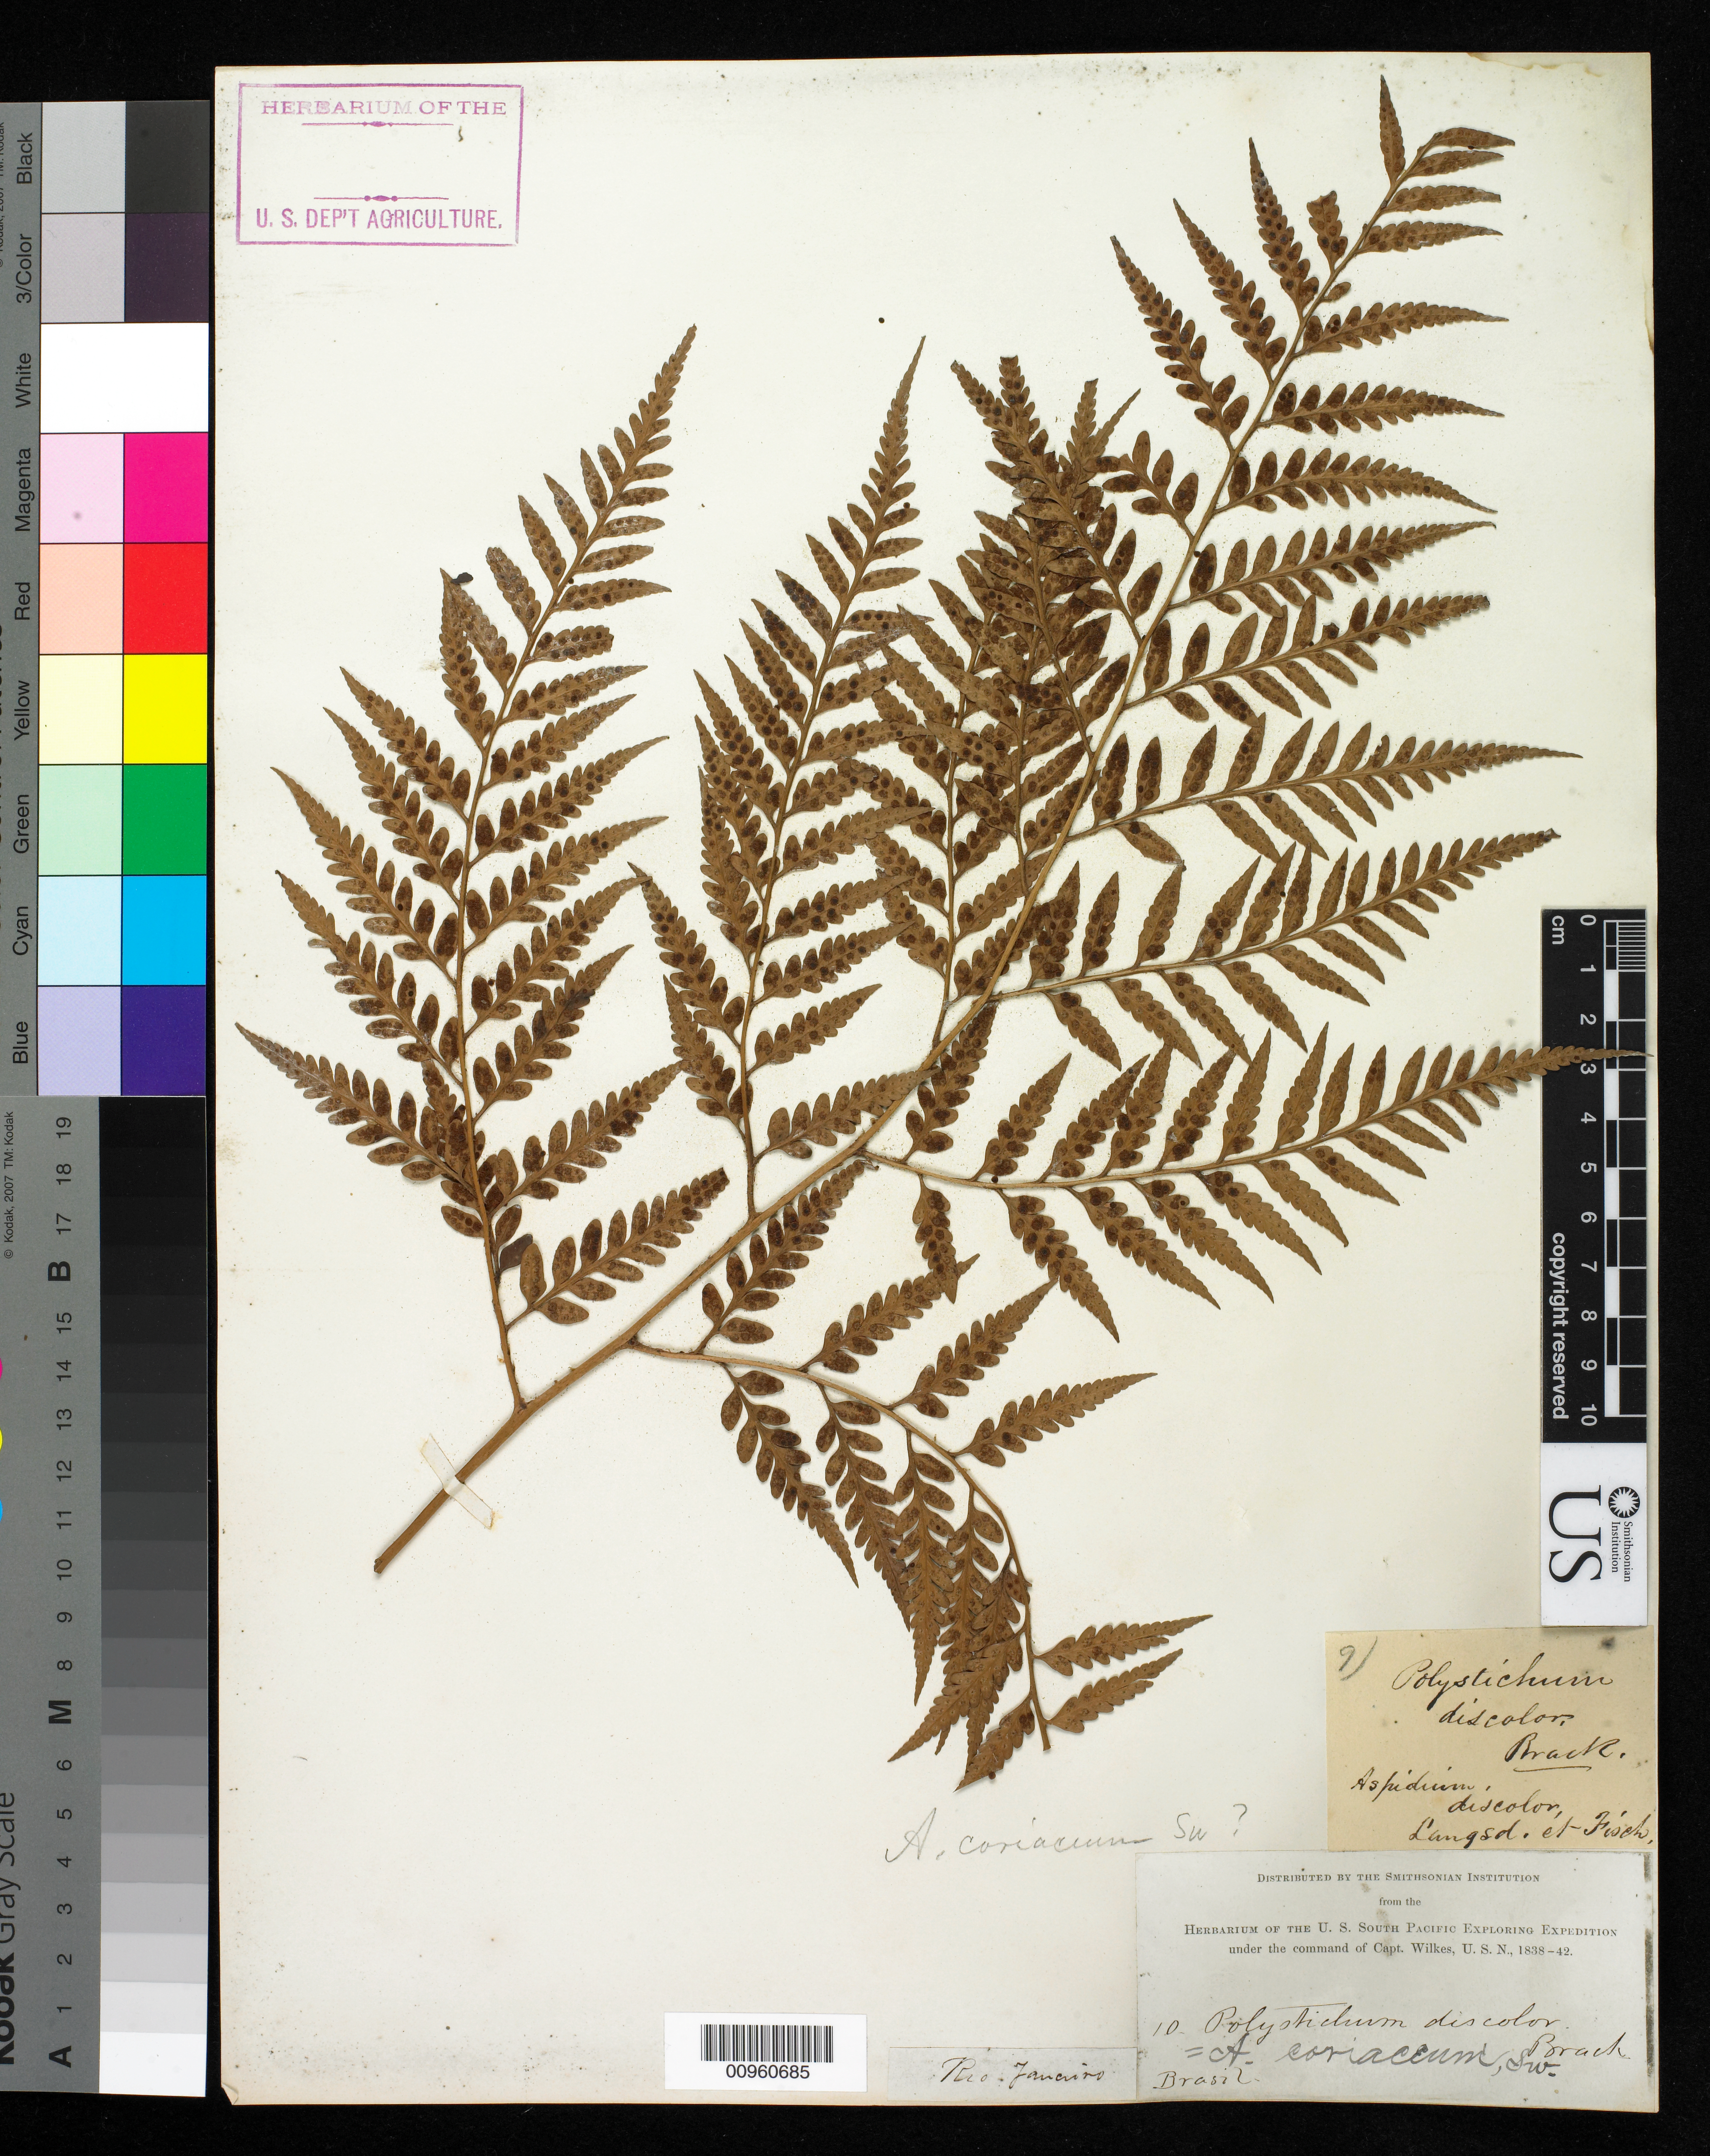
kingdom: Plantae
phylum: Tracheophyta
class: Polypodiopsida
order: Polypodiales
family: Dryopteridaceae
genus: Rumohra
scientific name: Rumohra adiantiformis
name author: (G. Forst.) Ching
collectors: Wilkes Explor. Exped.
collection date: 1838/1842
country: Brazil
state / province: Rio de Janeiro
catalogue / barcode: US 98654